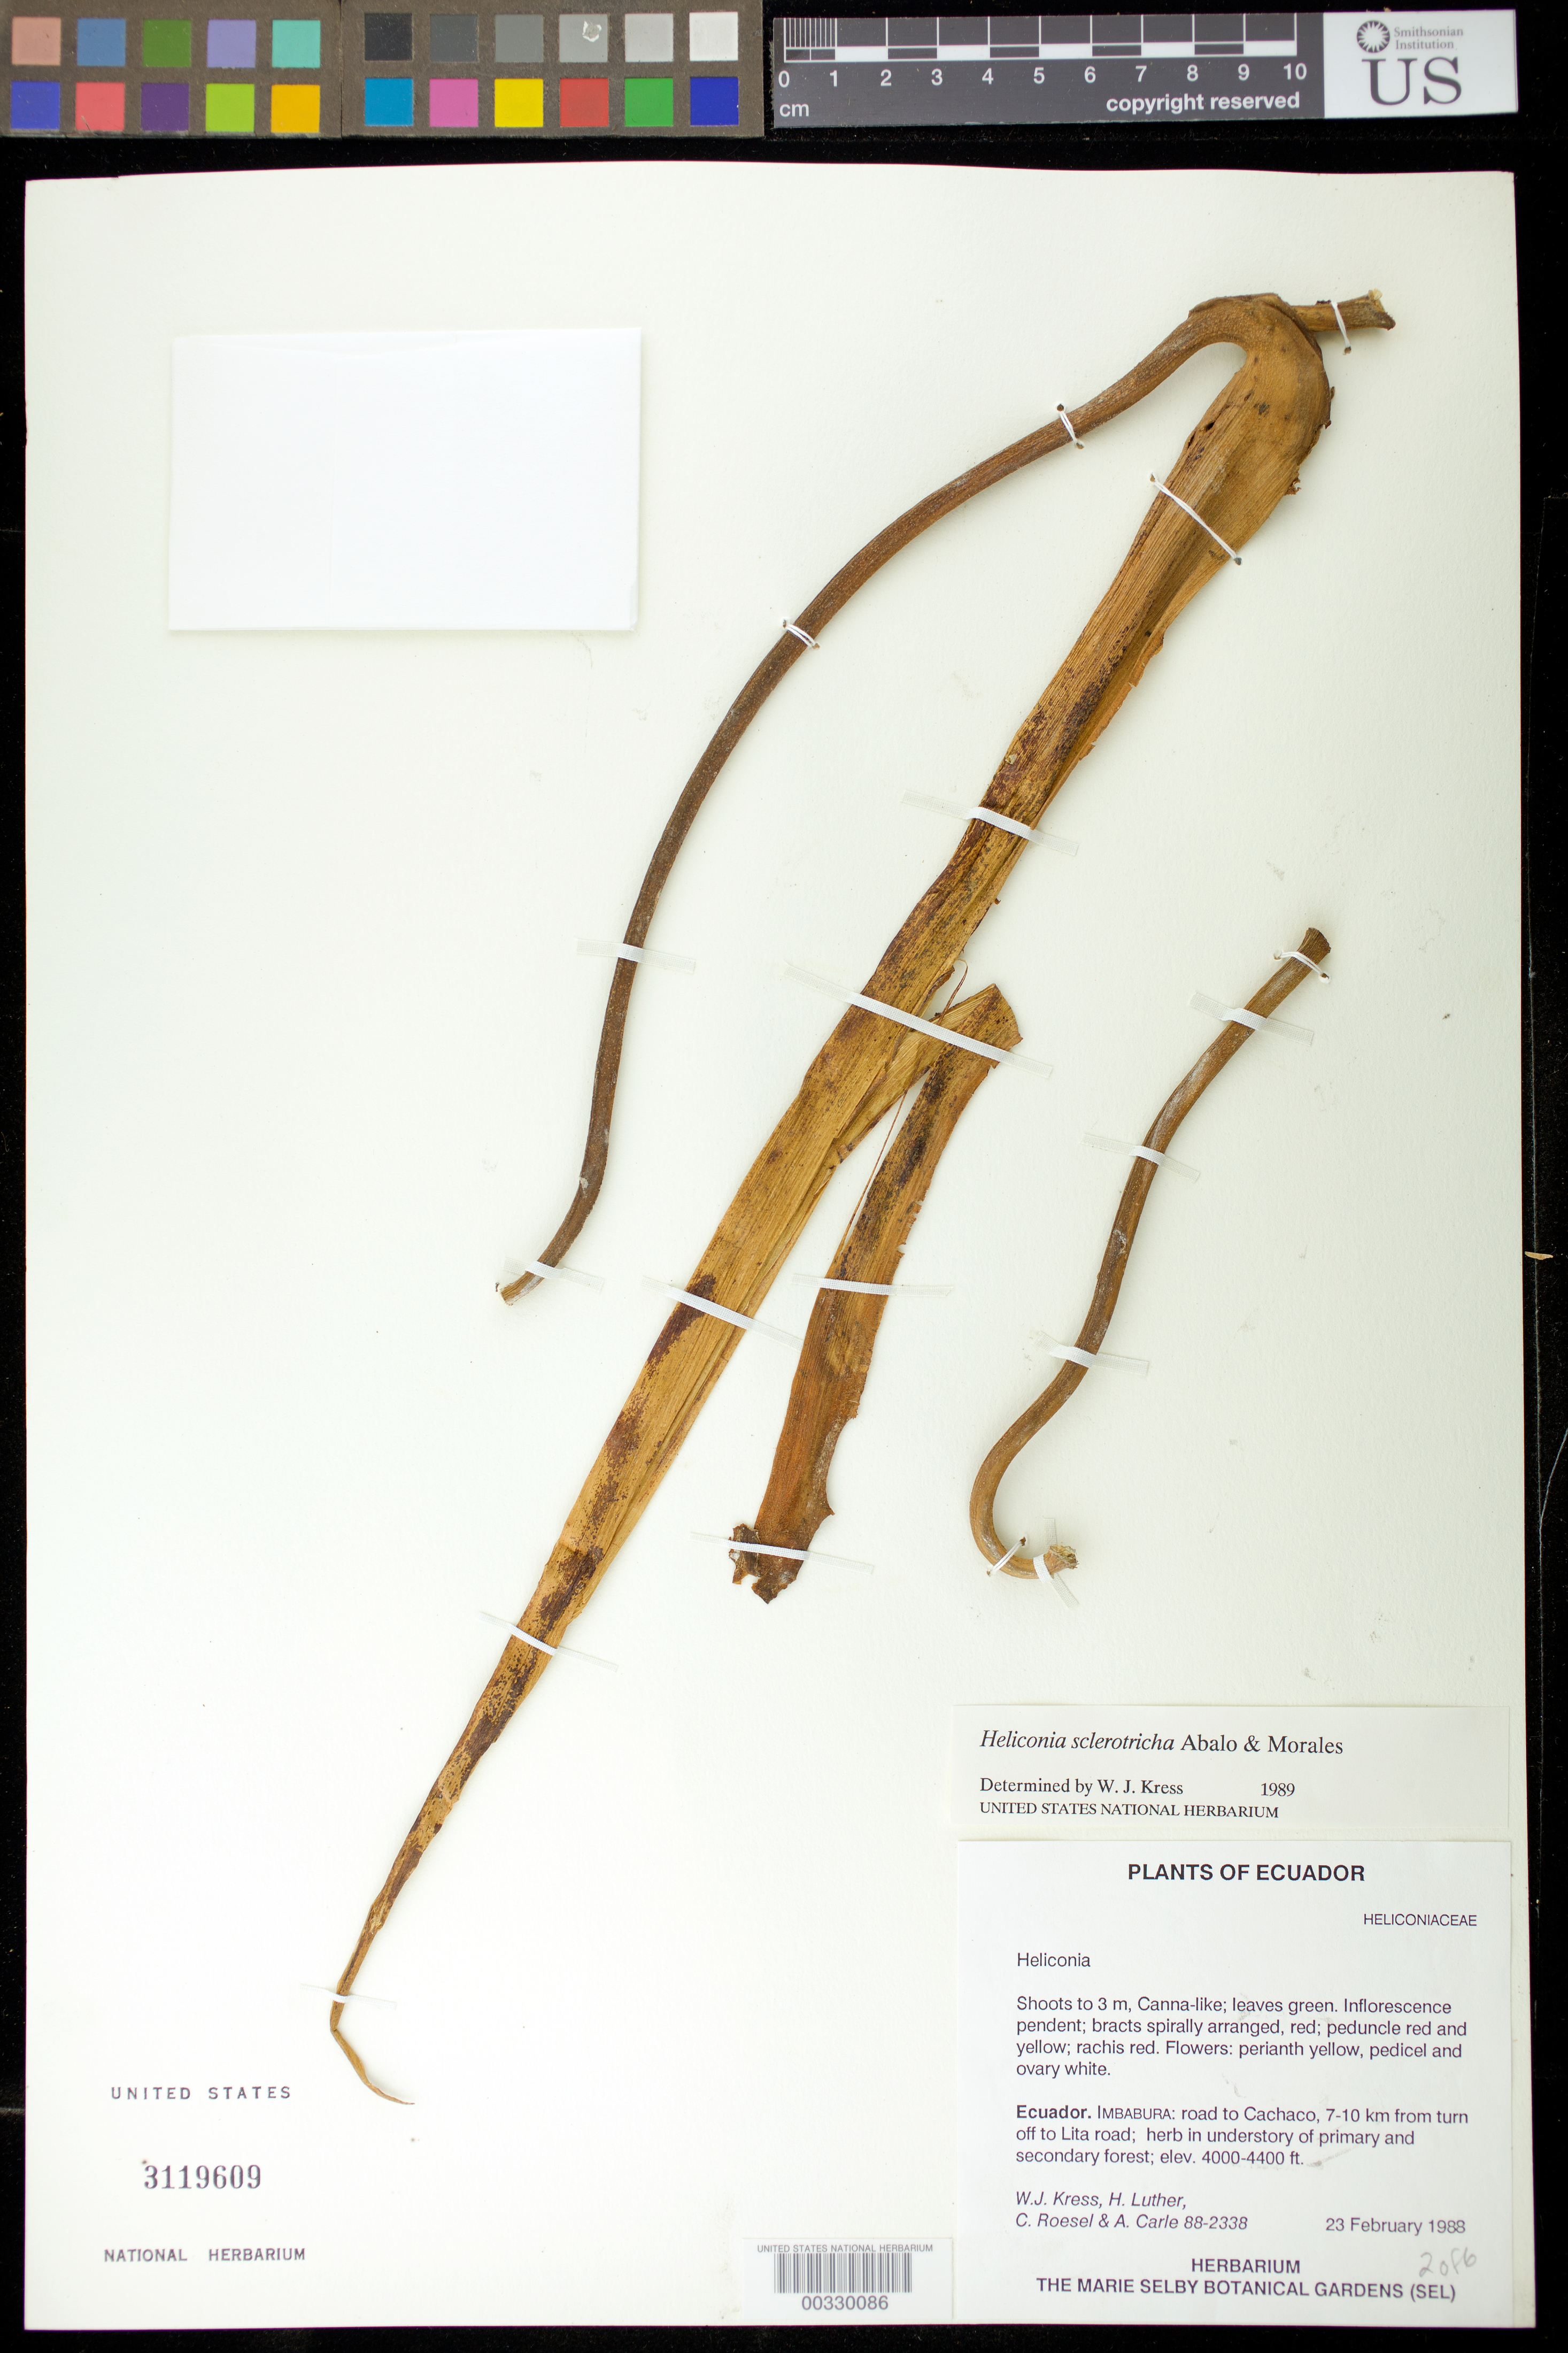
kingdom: Plantae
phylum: Tracheophyta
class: Liliopsida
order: Zingiberales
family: Heliconiaceae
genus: Heliconia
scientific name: Heliconia sclerotricha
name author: Abalo & G. Morales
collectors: W. J. Kress, Harry E. Luther, C. S. Roesel & A. Carle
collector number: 88-2338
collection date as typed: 23 Feb 1988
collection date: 1988-02-23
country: Ecuador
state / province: Imbabura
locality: Road to Cachaco, 7-10 km from turn of L to Lita road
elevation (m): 1219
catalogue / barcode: US 3119609